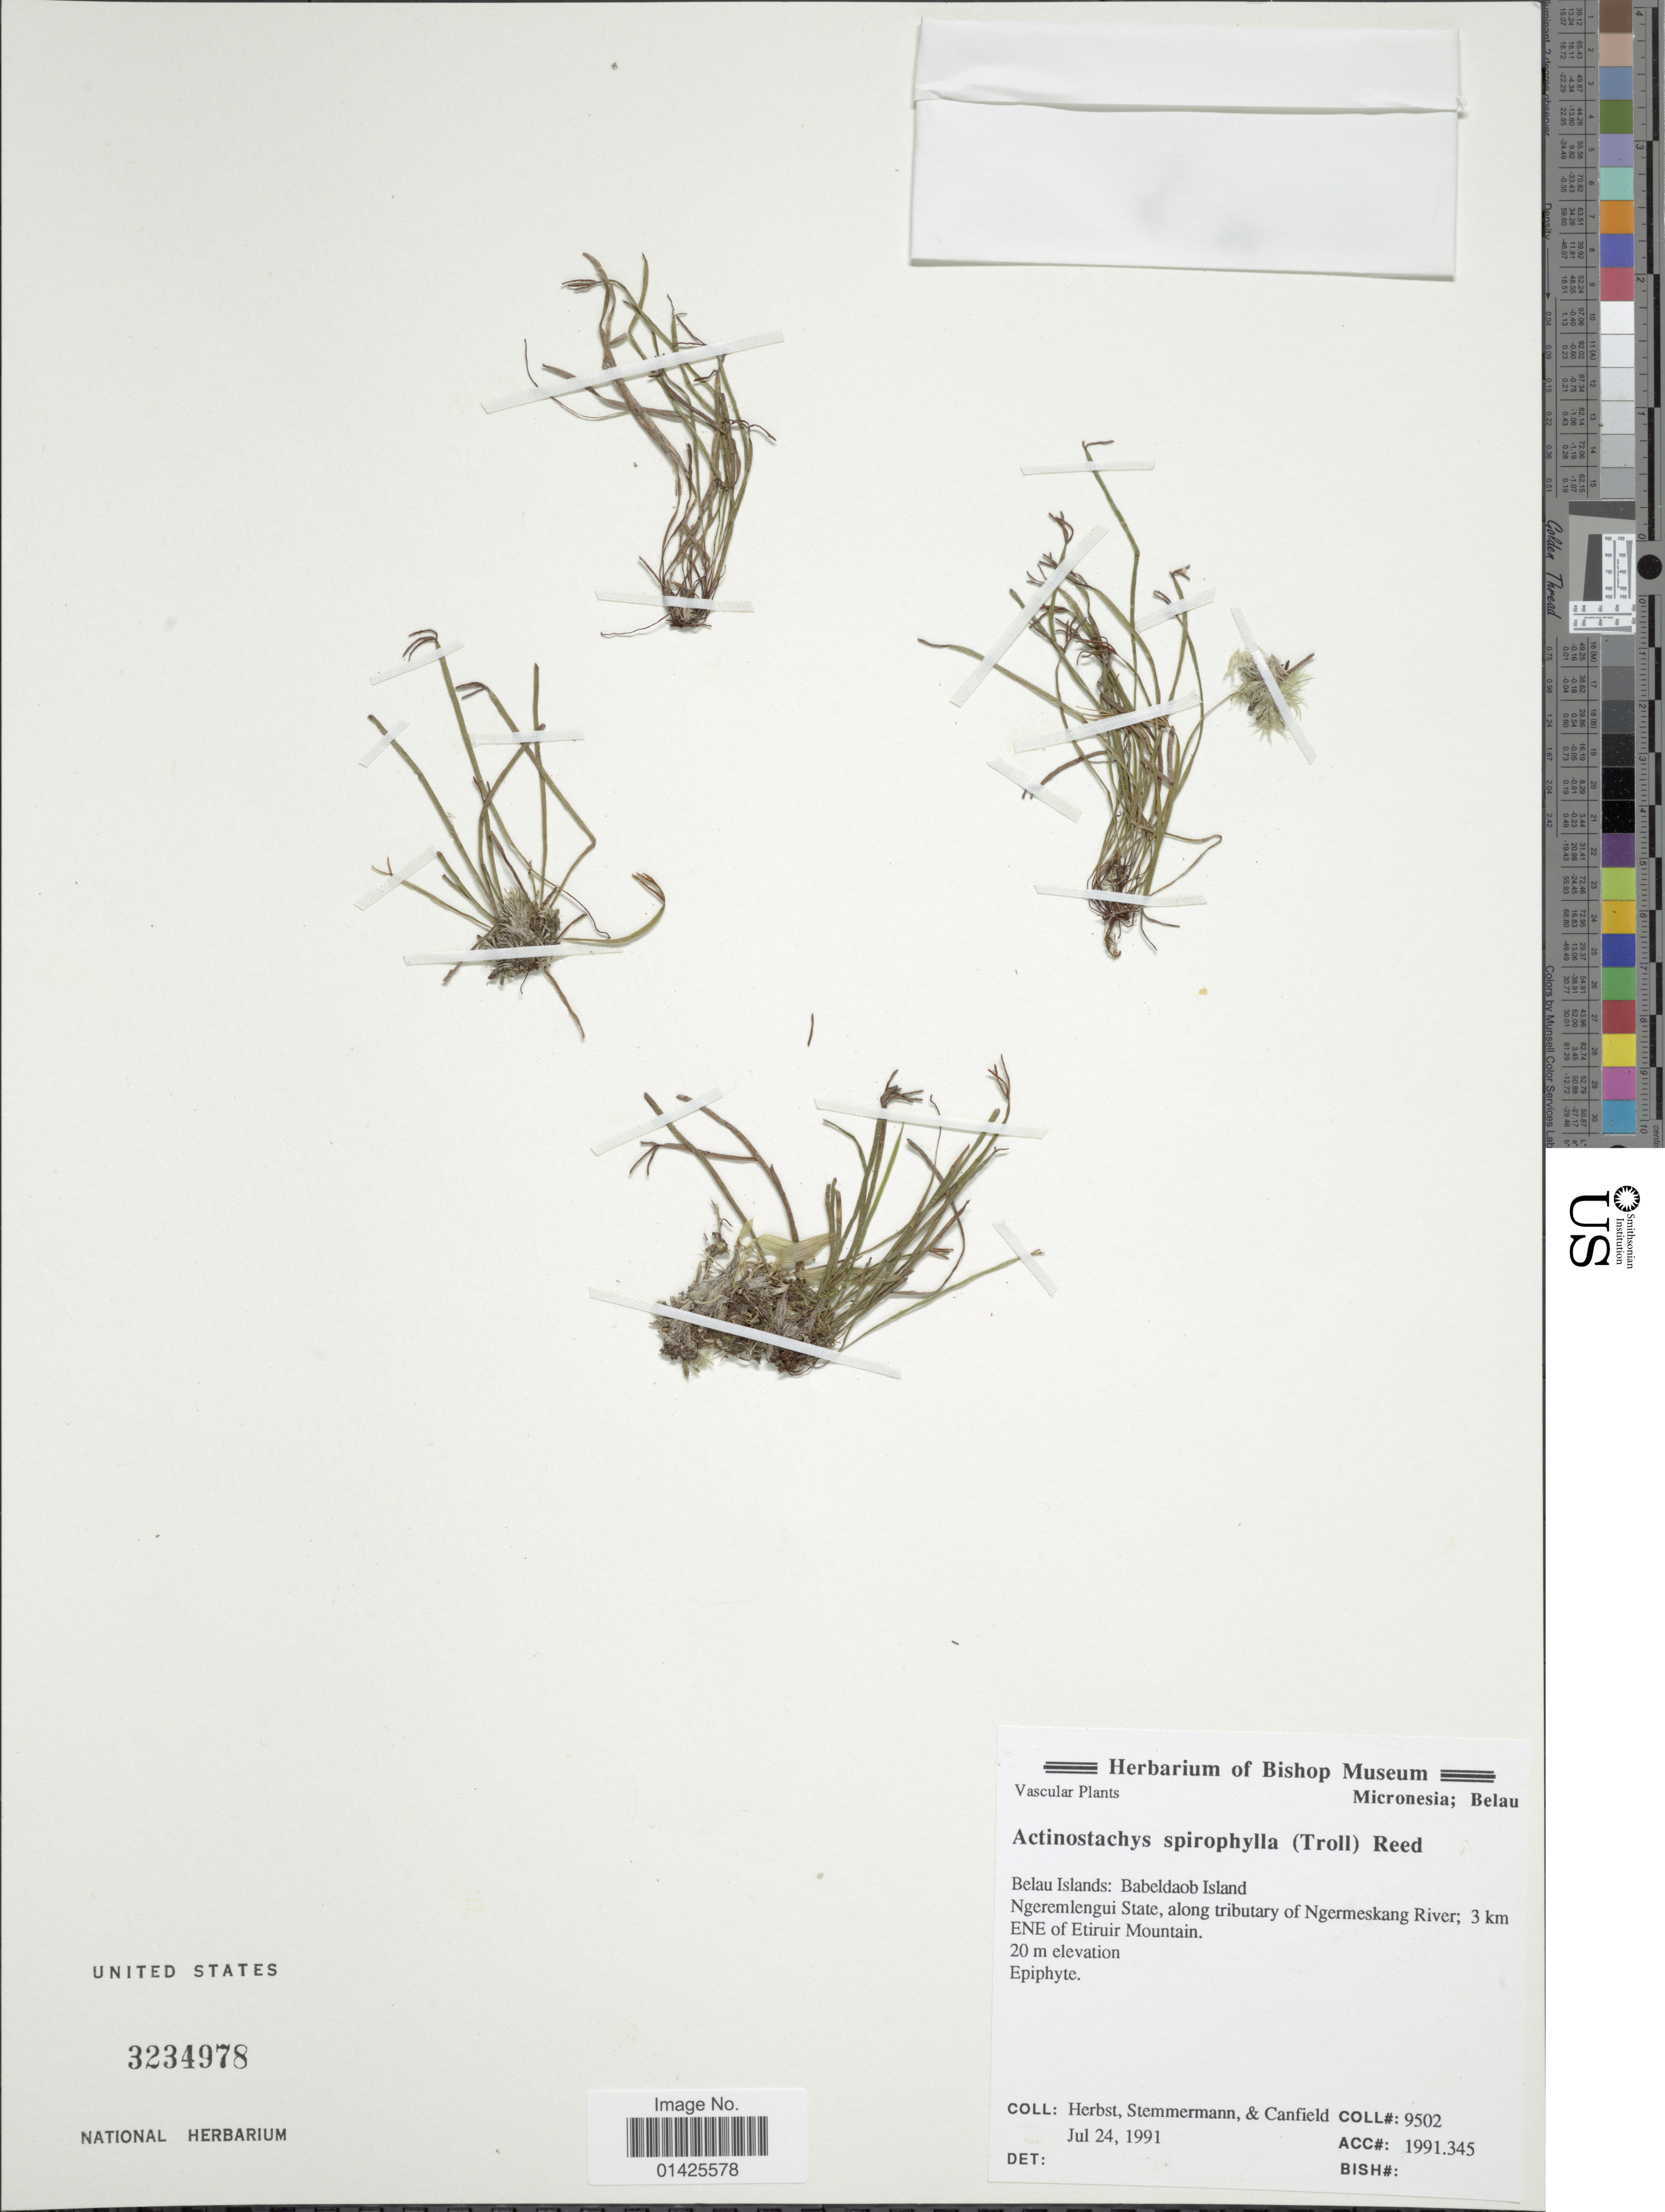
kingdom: Plantae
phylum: Tracheophyta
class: Polypodiopsida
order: Schizaeales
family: Schizaeaceae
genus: Actinostachys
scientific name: Actinostachys spirophylla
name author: (Troll) C.F. Reed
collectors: -. Herbst, -. Stemmermann & -. Canfield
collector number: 9502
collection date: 1991-07-24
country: Palau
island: Babeldaob [Babelthuap]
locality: Belau Islands, Babeldaob Island, Ngeremlengui State, along tributary of Mgermeskang River; 3km ENE of Etiruir Mountain.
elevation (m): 20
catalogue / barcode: US 3234978